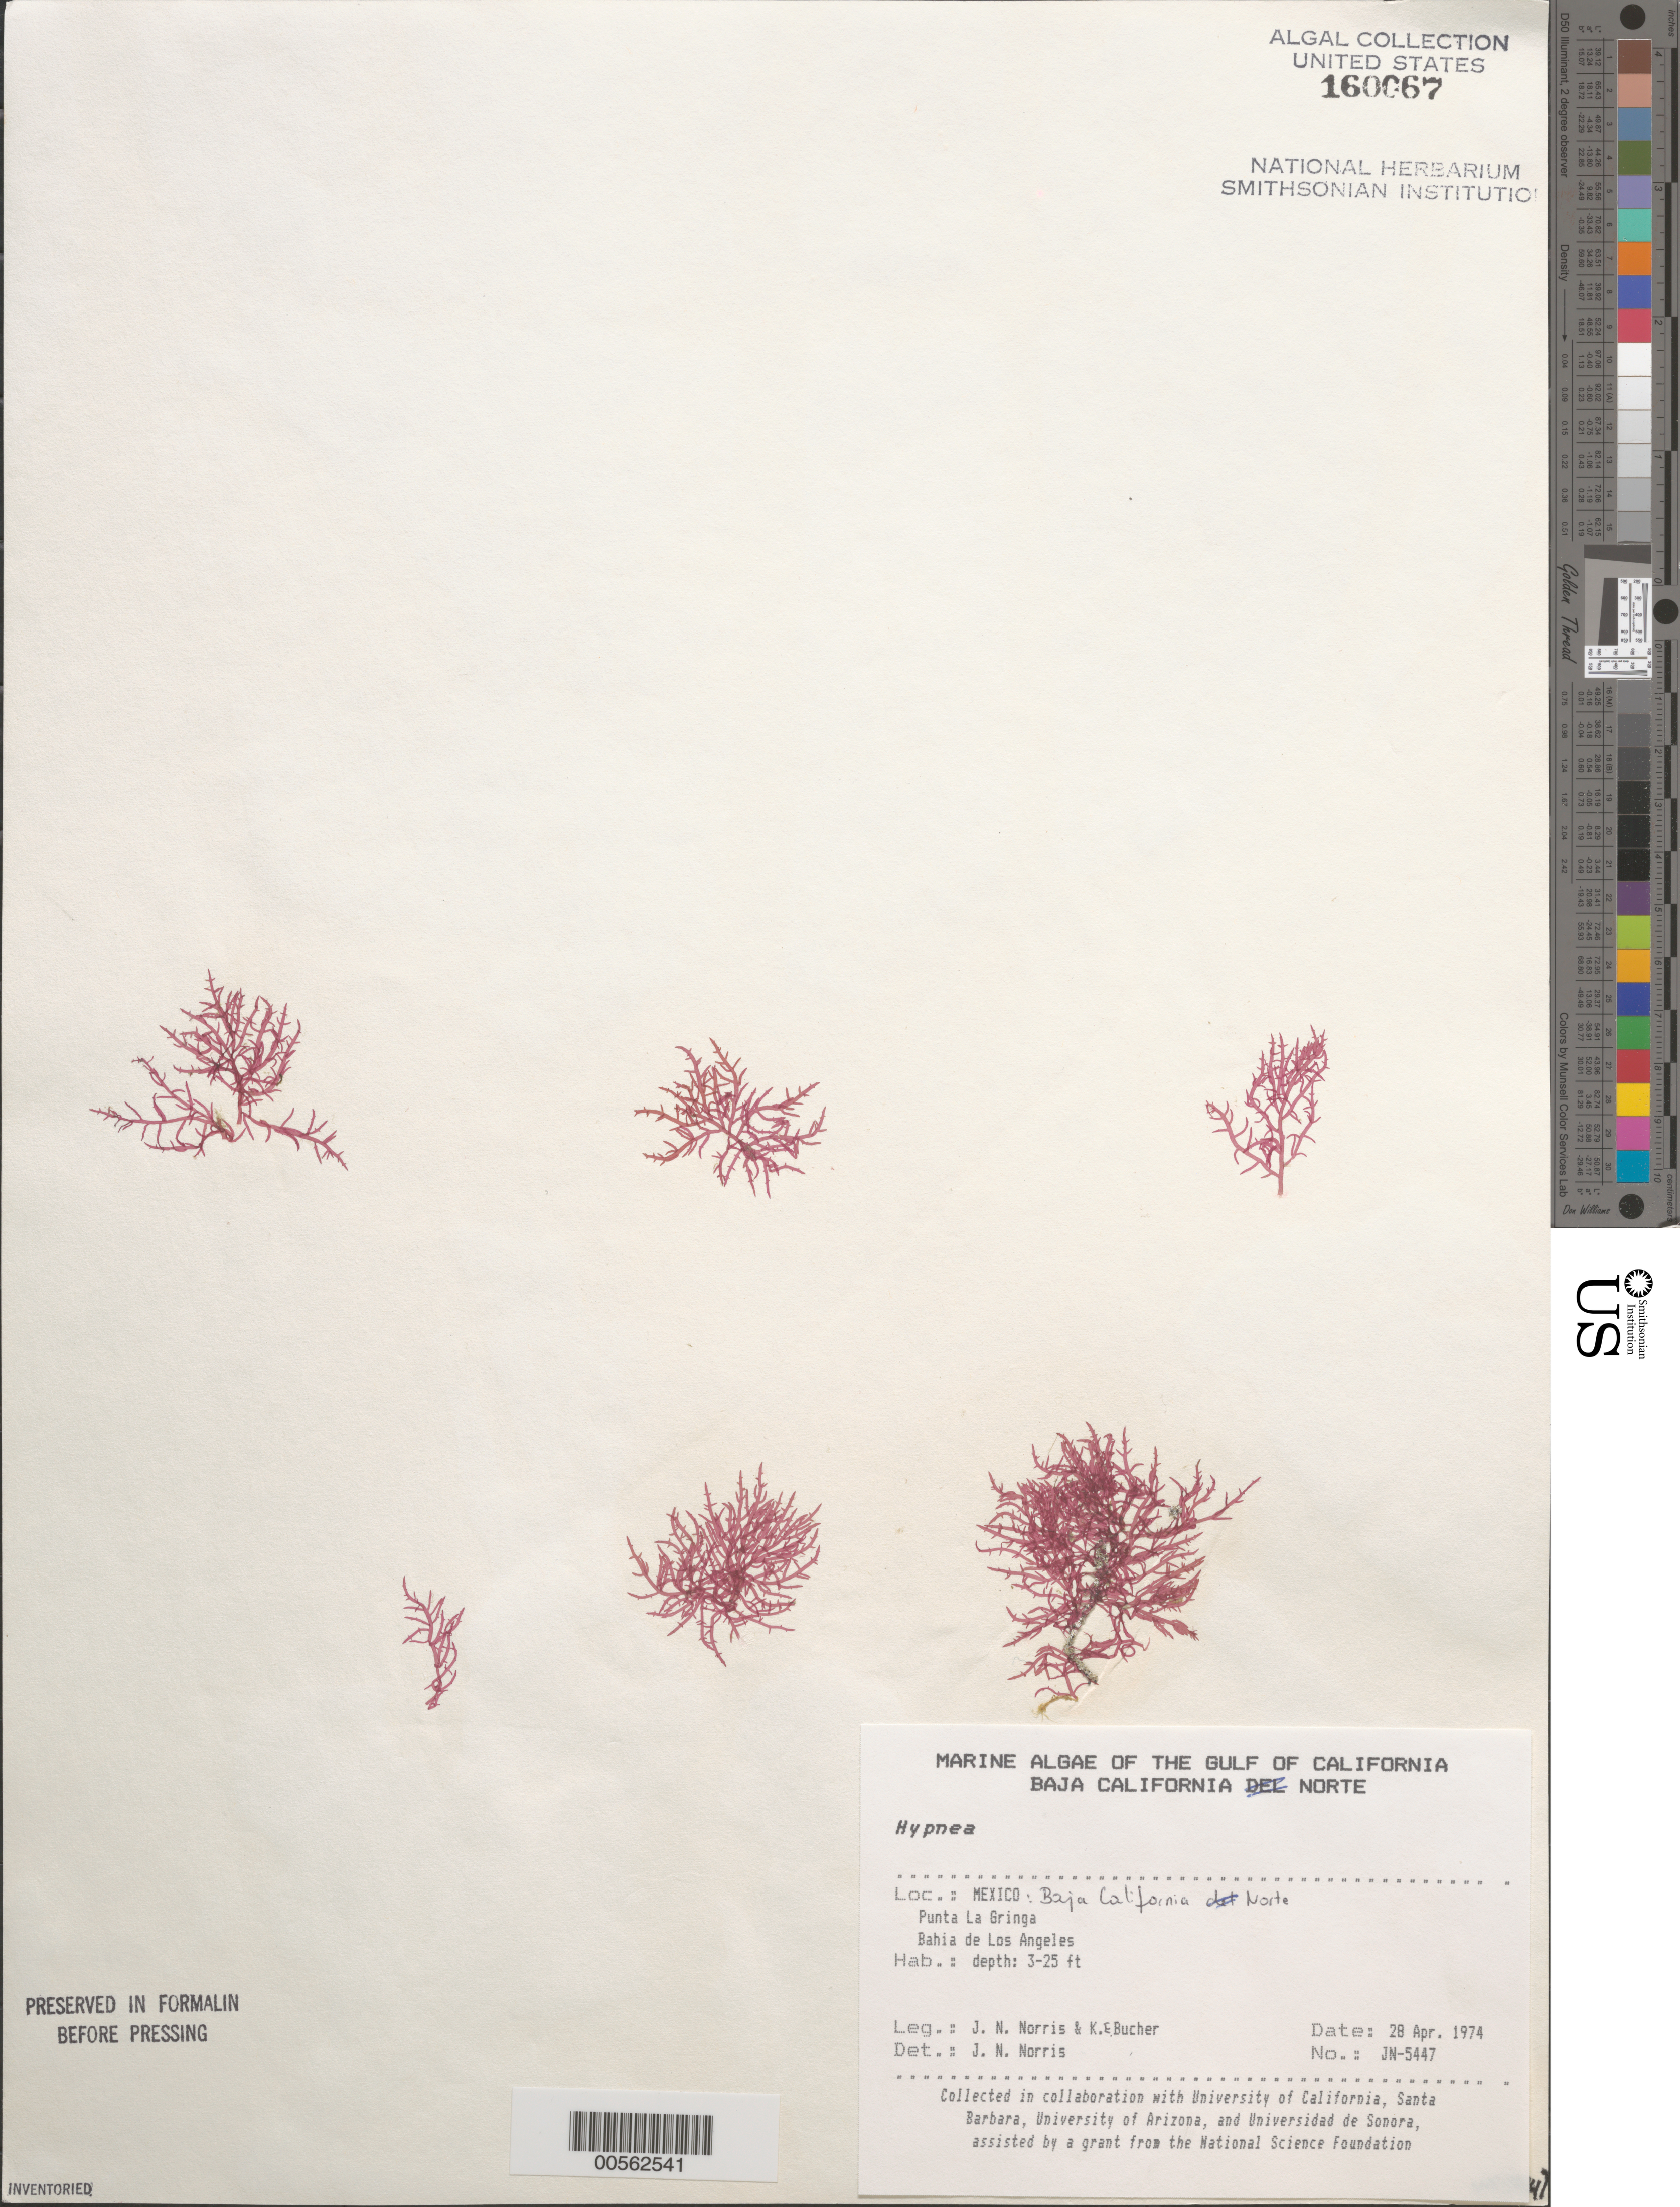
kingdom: Plantae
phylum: Rhodophyta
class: Florideophyceae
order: Gigartinales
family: Cystocloniaceae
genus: Hypnea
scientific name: Hypnea sp.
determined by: Norris, James N.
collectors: J. N. Norris & K. E. Bucher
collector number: JN-5447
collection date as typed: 28 Apr 1974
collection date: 1974-04-28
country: Mexico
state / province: Baja California Norte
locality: Punta La Gringa, Bahia de los Angeles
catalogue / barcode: US 160067